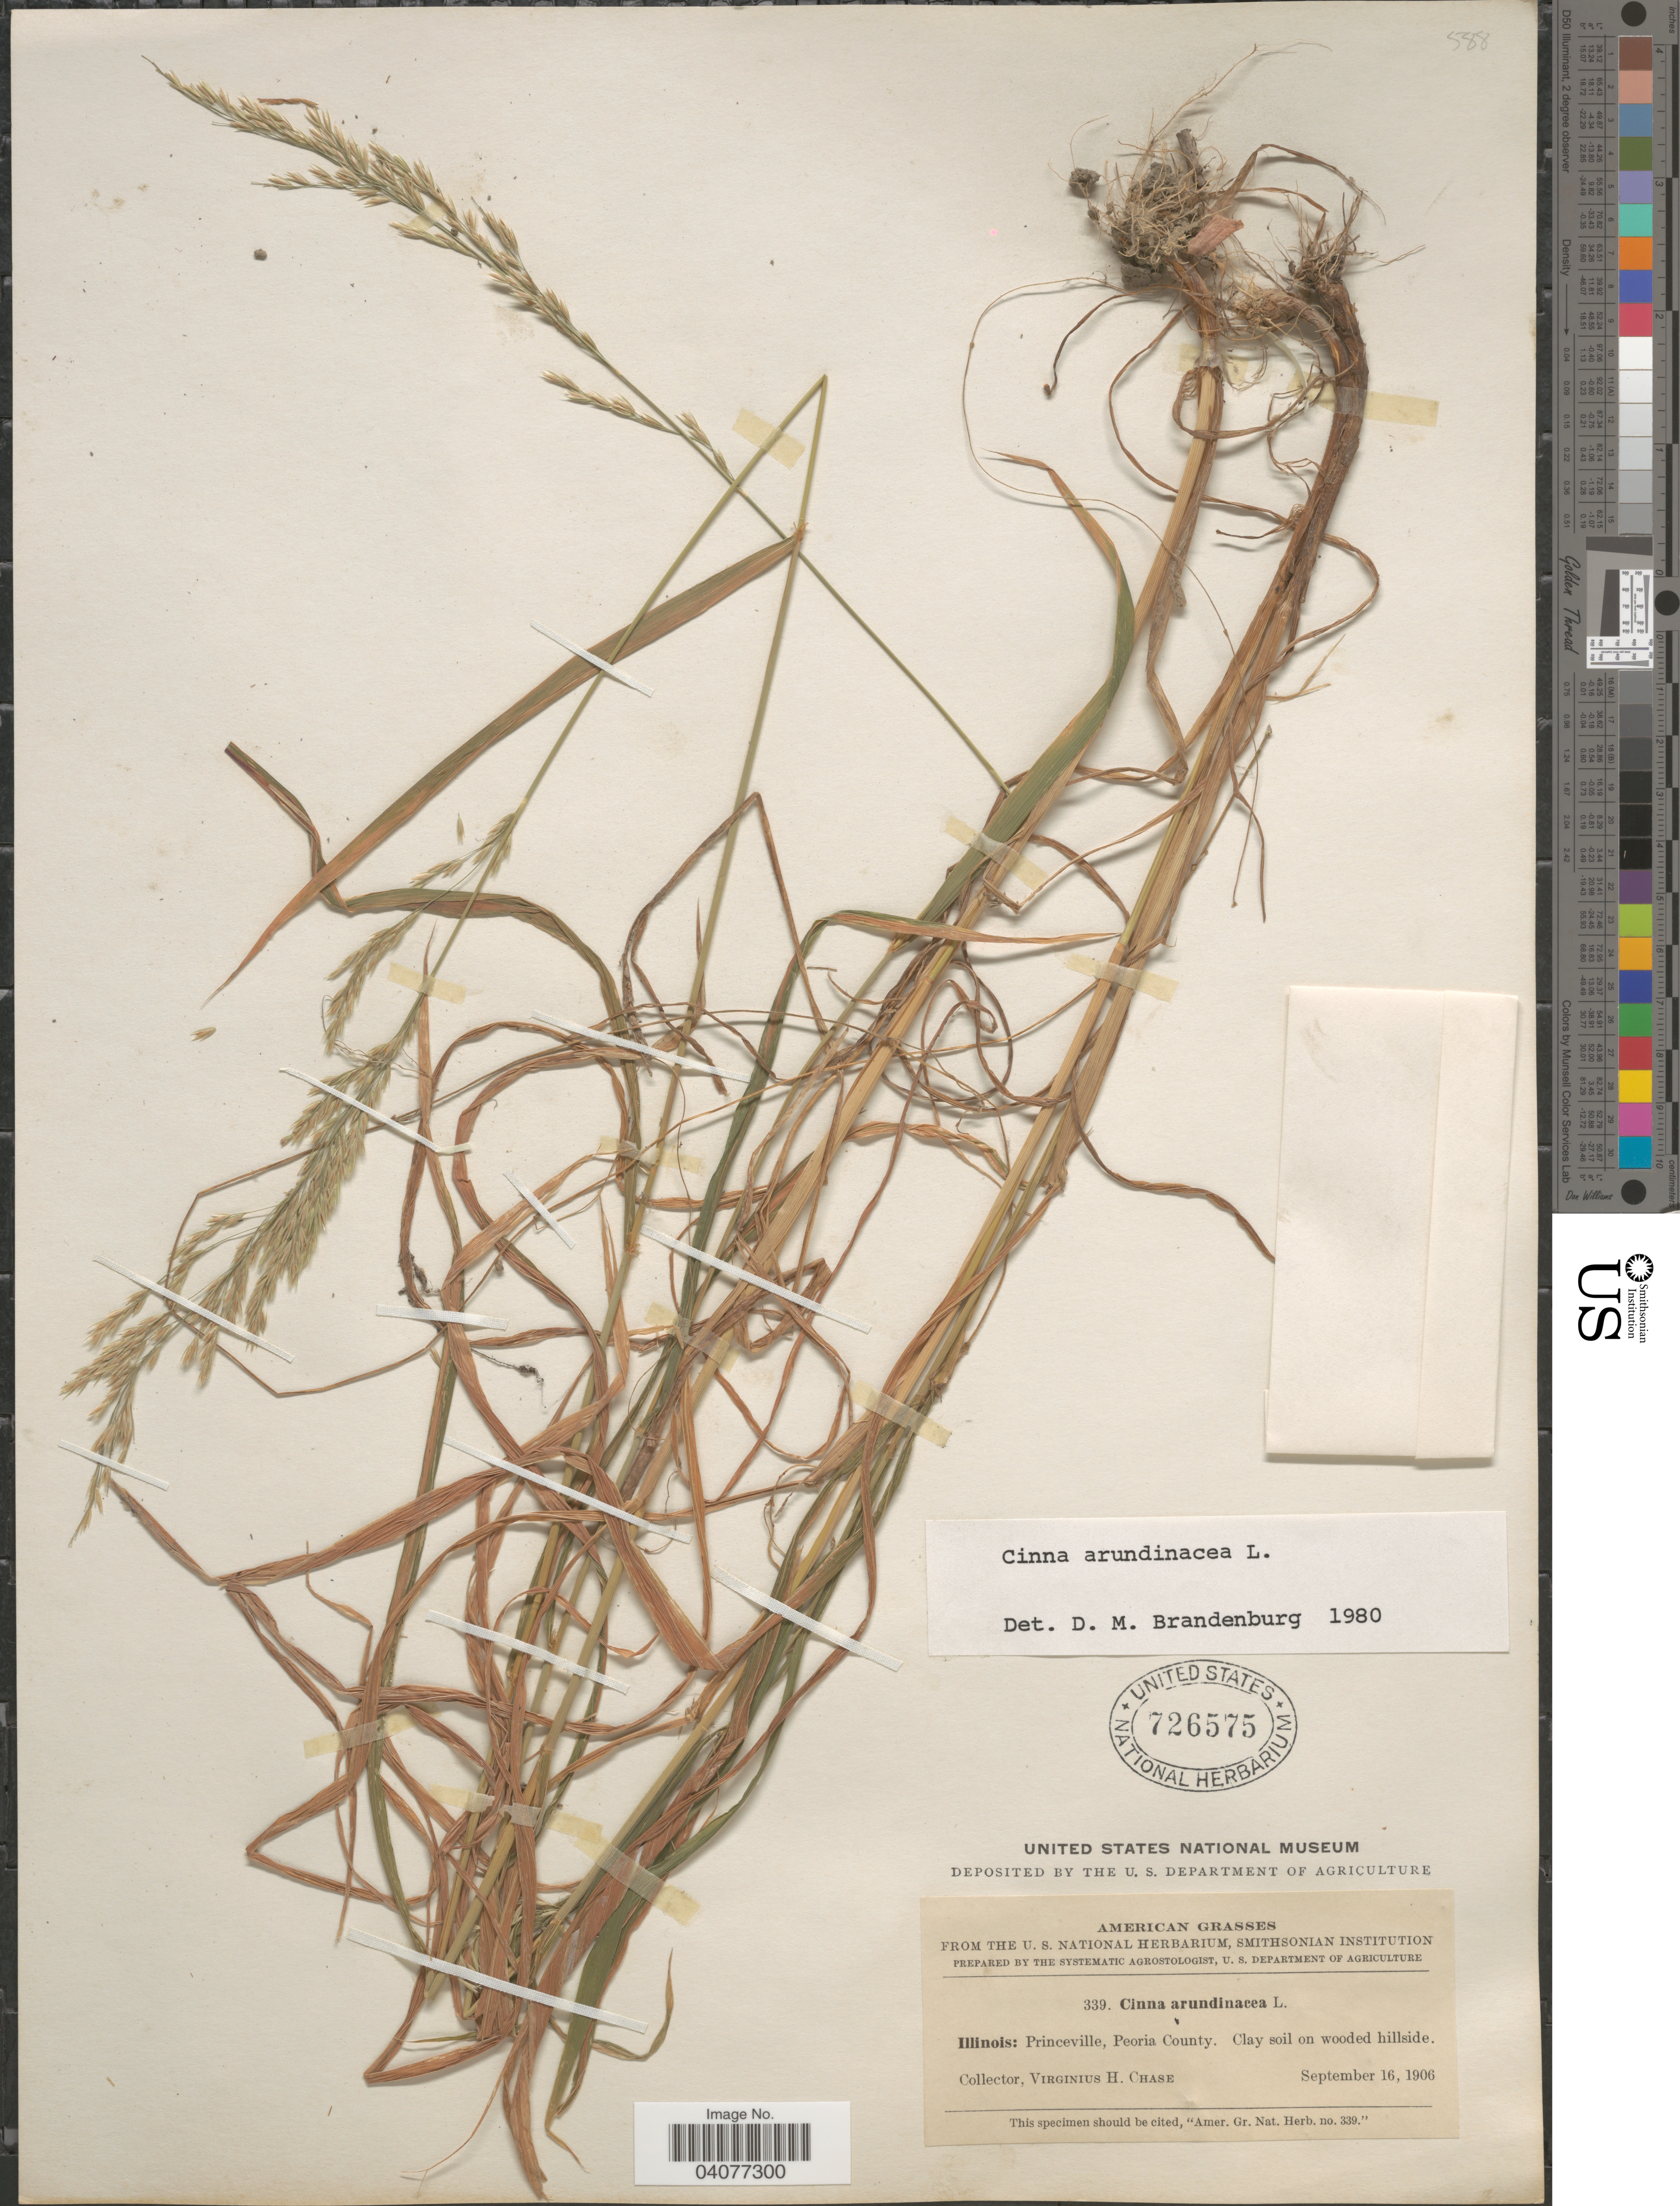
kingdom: Plantae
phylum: Tracheophyta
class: Liliopsida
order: Poales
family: Poaceae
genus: Cinna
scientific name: Cinna arundinacea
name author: L.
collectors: V. H. Chase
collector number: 339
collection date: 1906-09-16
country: United States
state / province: Illinois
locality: Princeville, Peoria County.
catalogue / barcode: US 726575